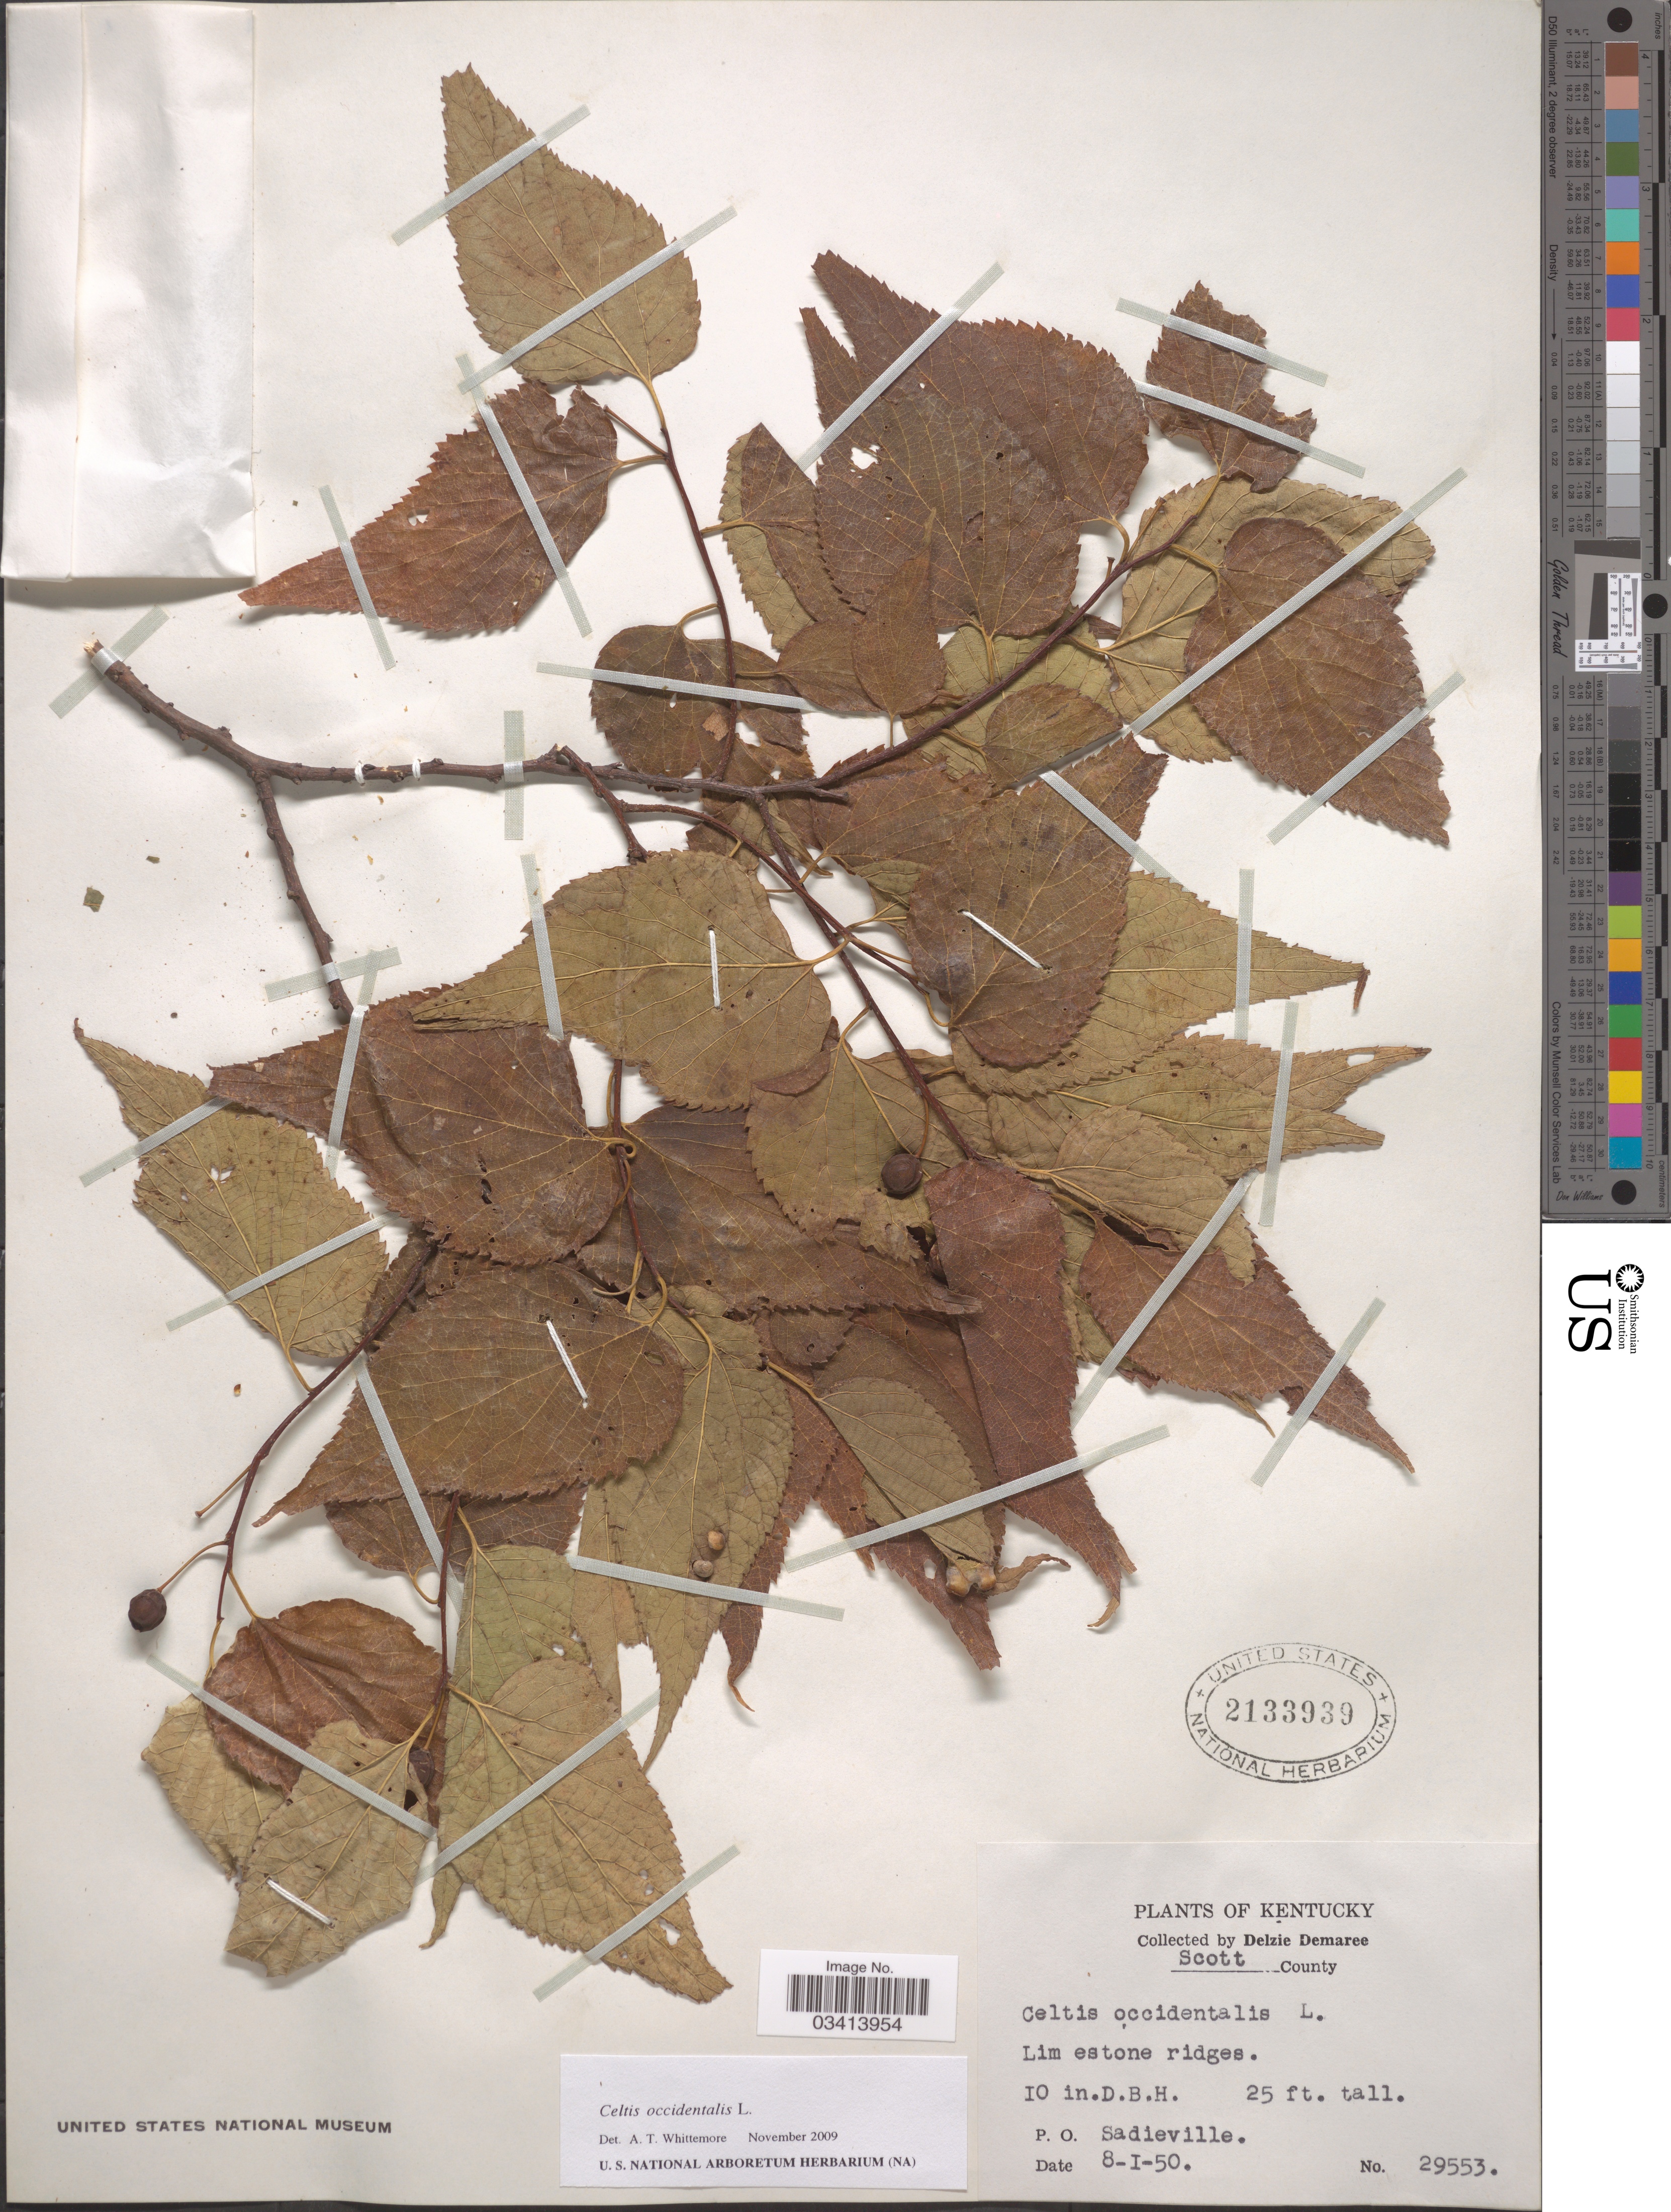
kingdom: Plantae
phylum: Tracheophyta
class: Magnoliopsida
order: Rosales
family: Cannabaceae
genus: Celtis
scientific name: Celtis occidentalis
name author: L.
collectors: D. Demaree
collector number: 29553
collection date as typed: Transcribed d/m/y: 1/8/50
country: United States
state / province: Kentucky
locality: Scott County. P. O. Sadieville.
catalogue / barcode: US 2133939